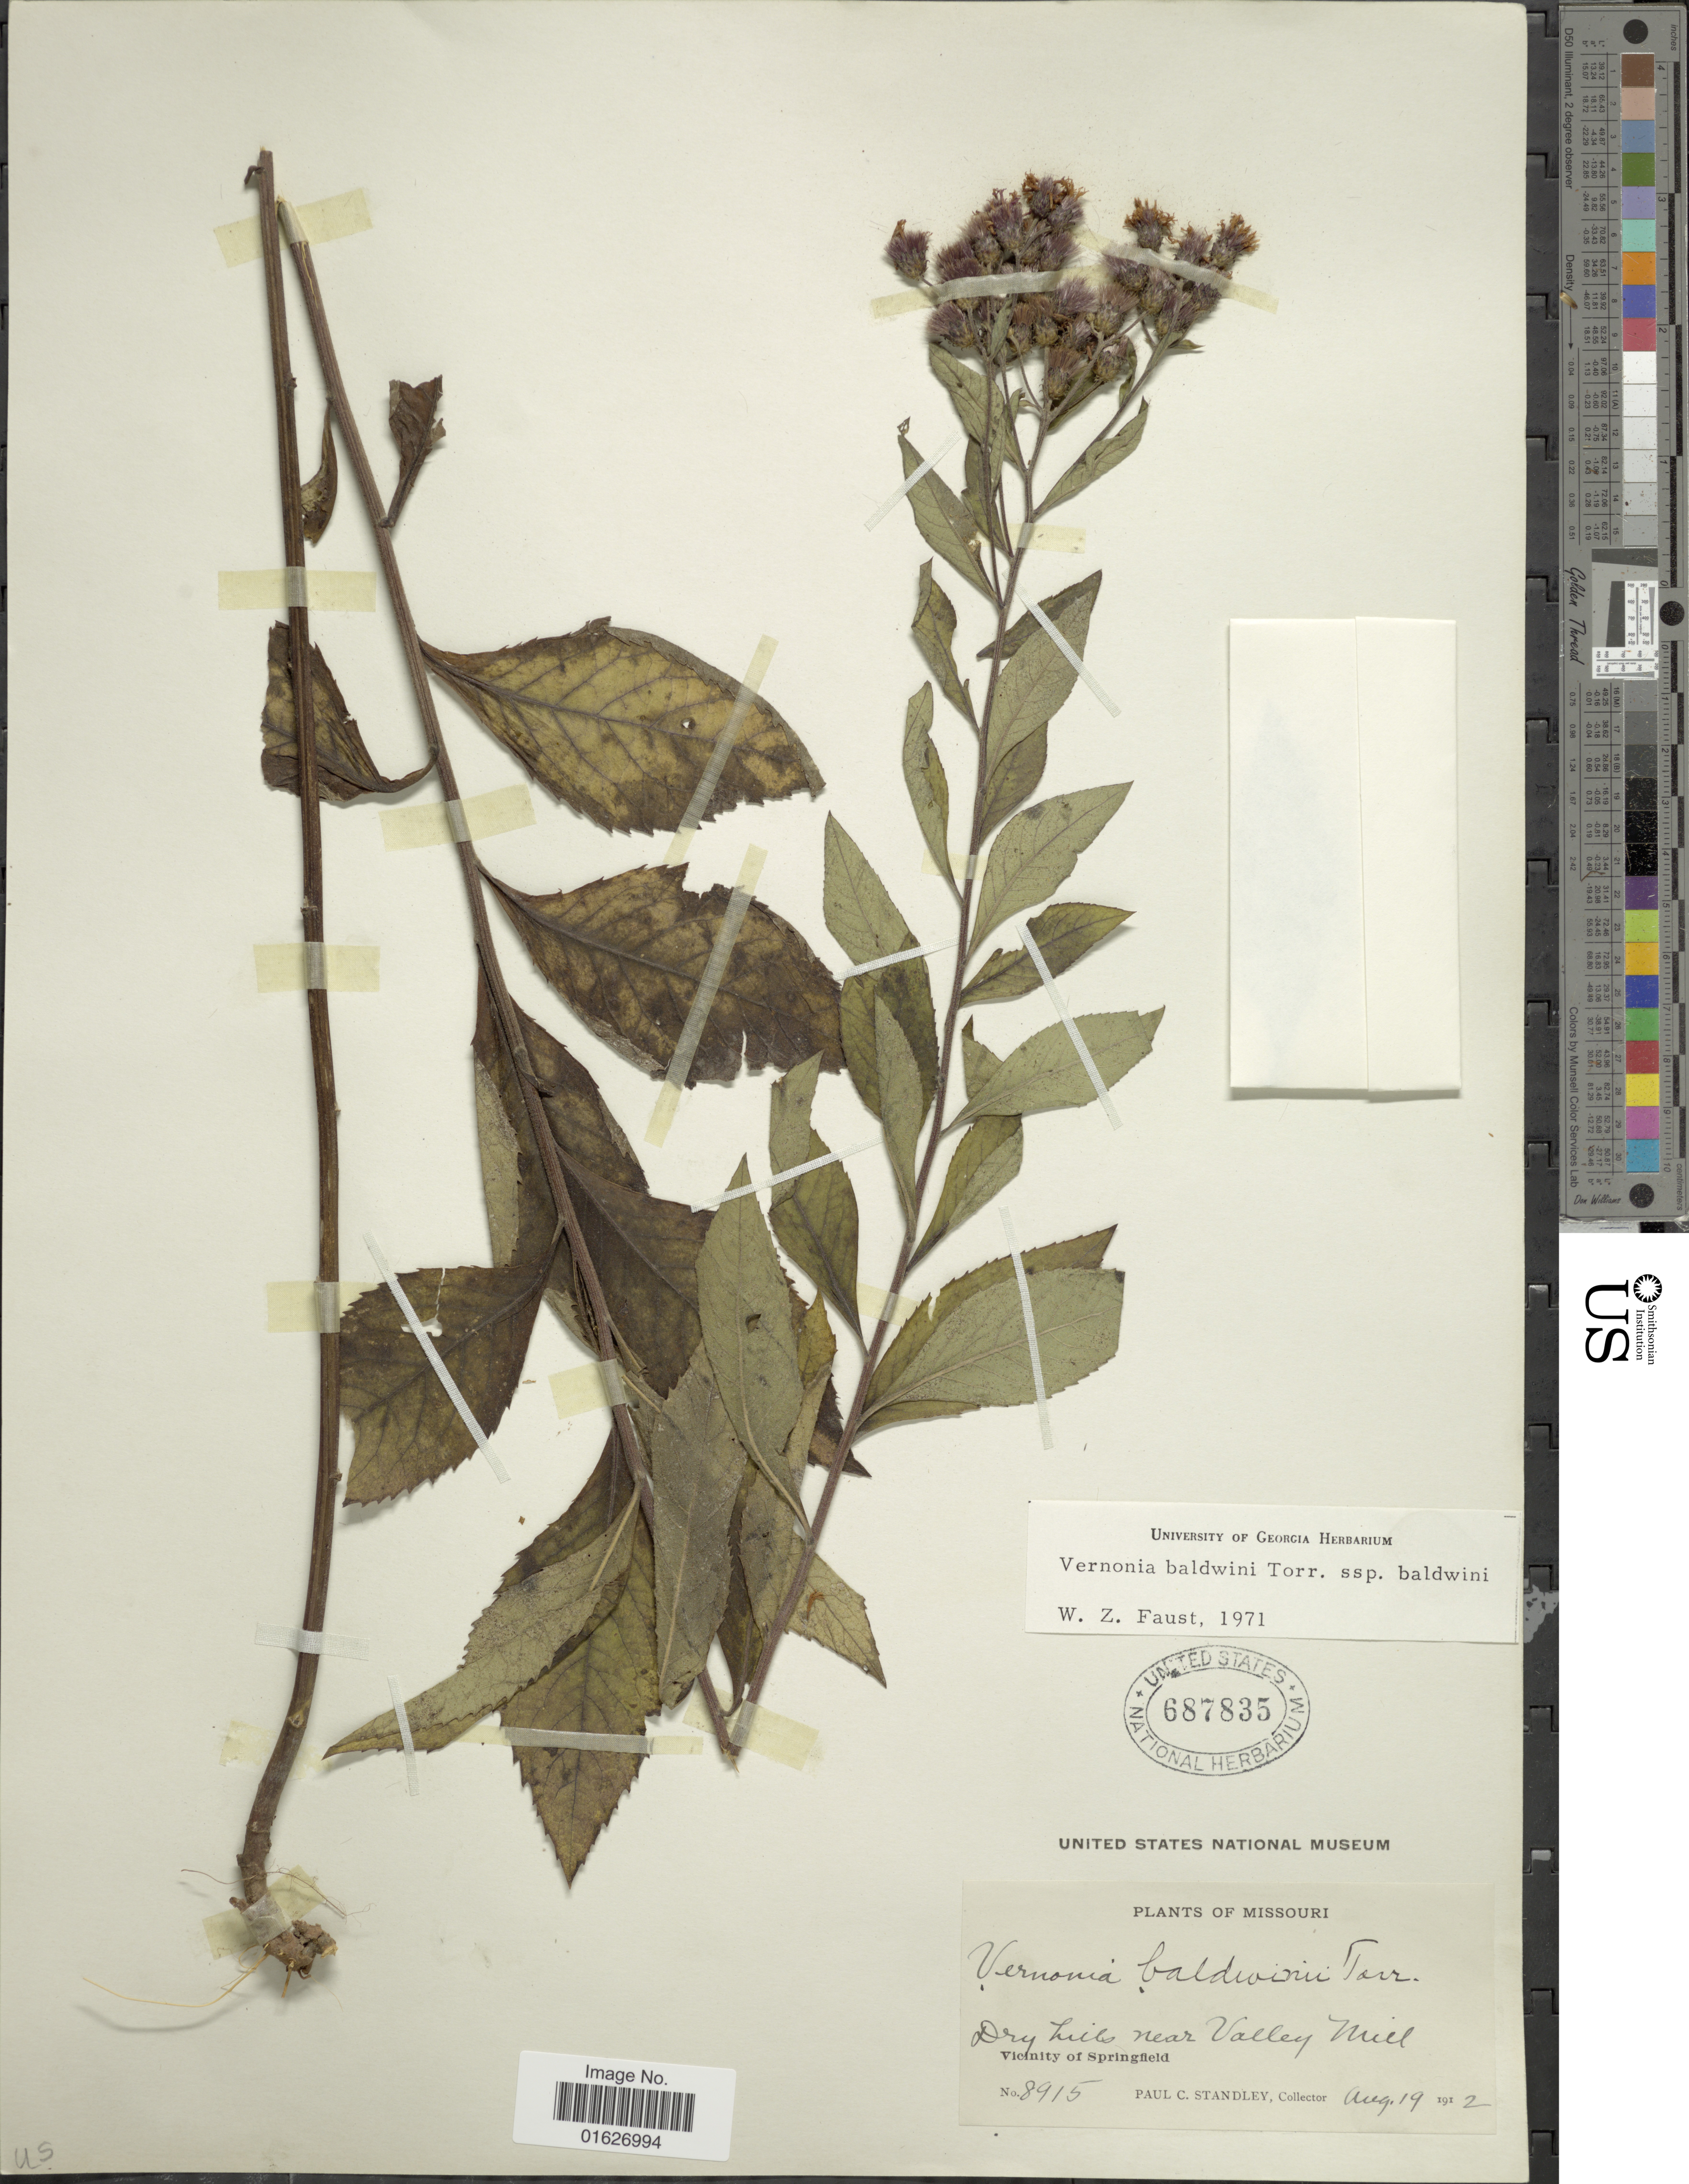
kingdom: Plantae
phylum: Tracheophyta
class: Magnoliopsida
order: Asterales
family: Asteraceae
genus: Vernonia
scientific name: Vernonia baldwinii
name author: Torr.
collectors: P. C. Standley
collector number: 8915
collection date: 1912-08-19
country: United States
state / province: Missouri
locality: Dry hills near Valley Mill, vicinity of Springfield.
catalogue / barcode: US 687835